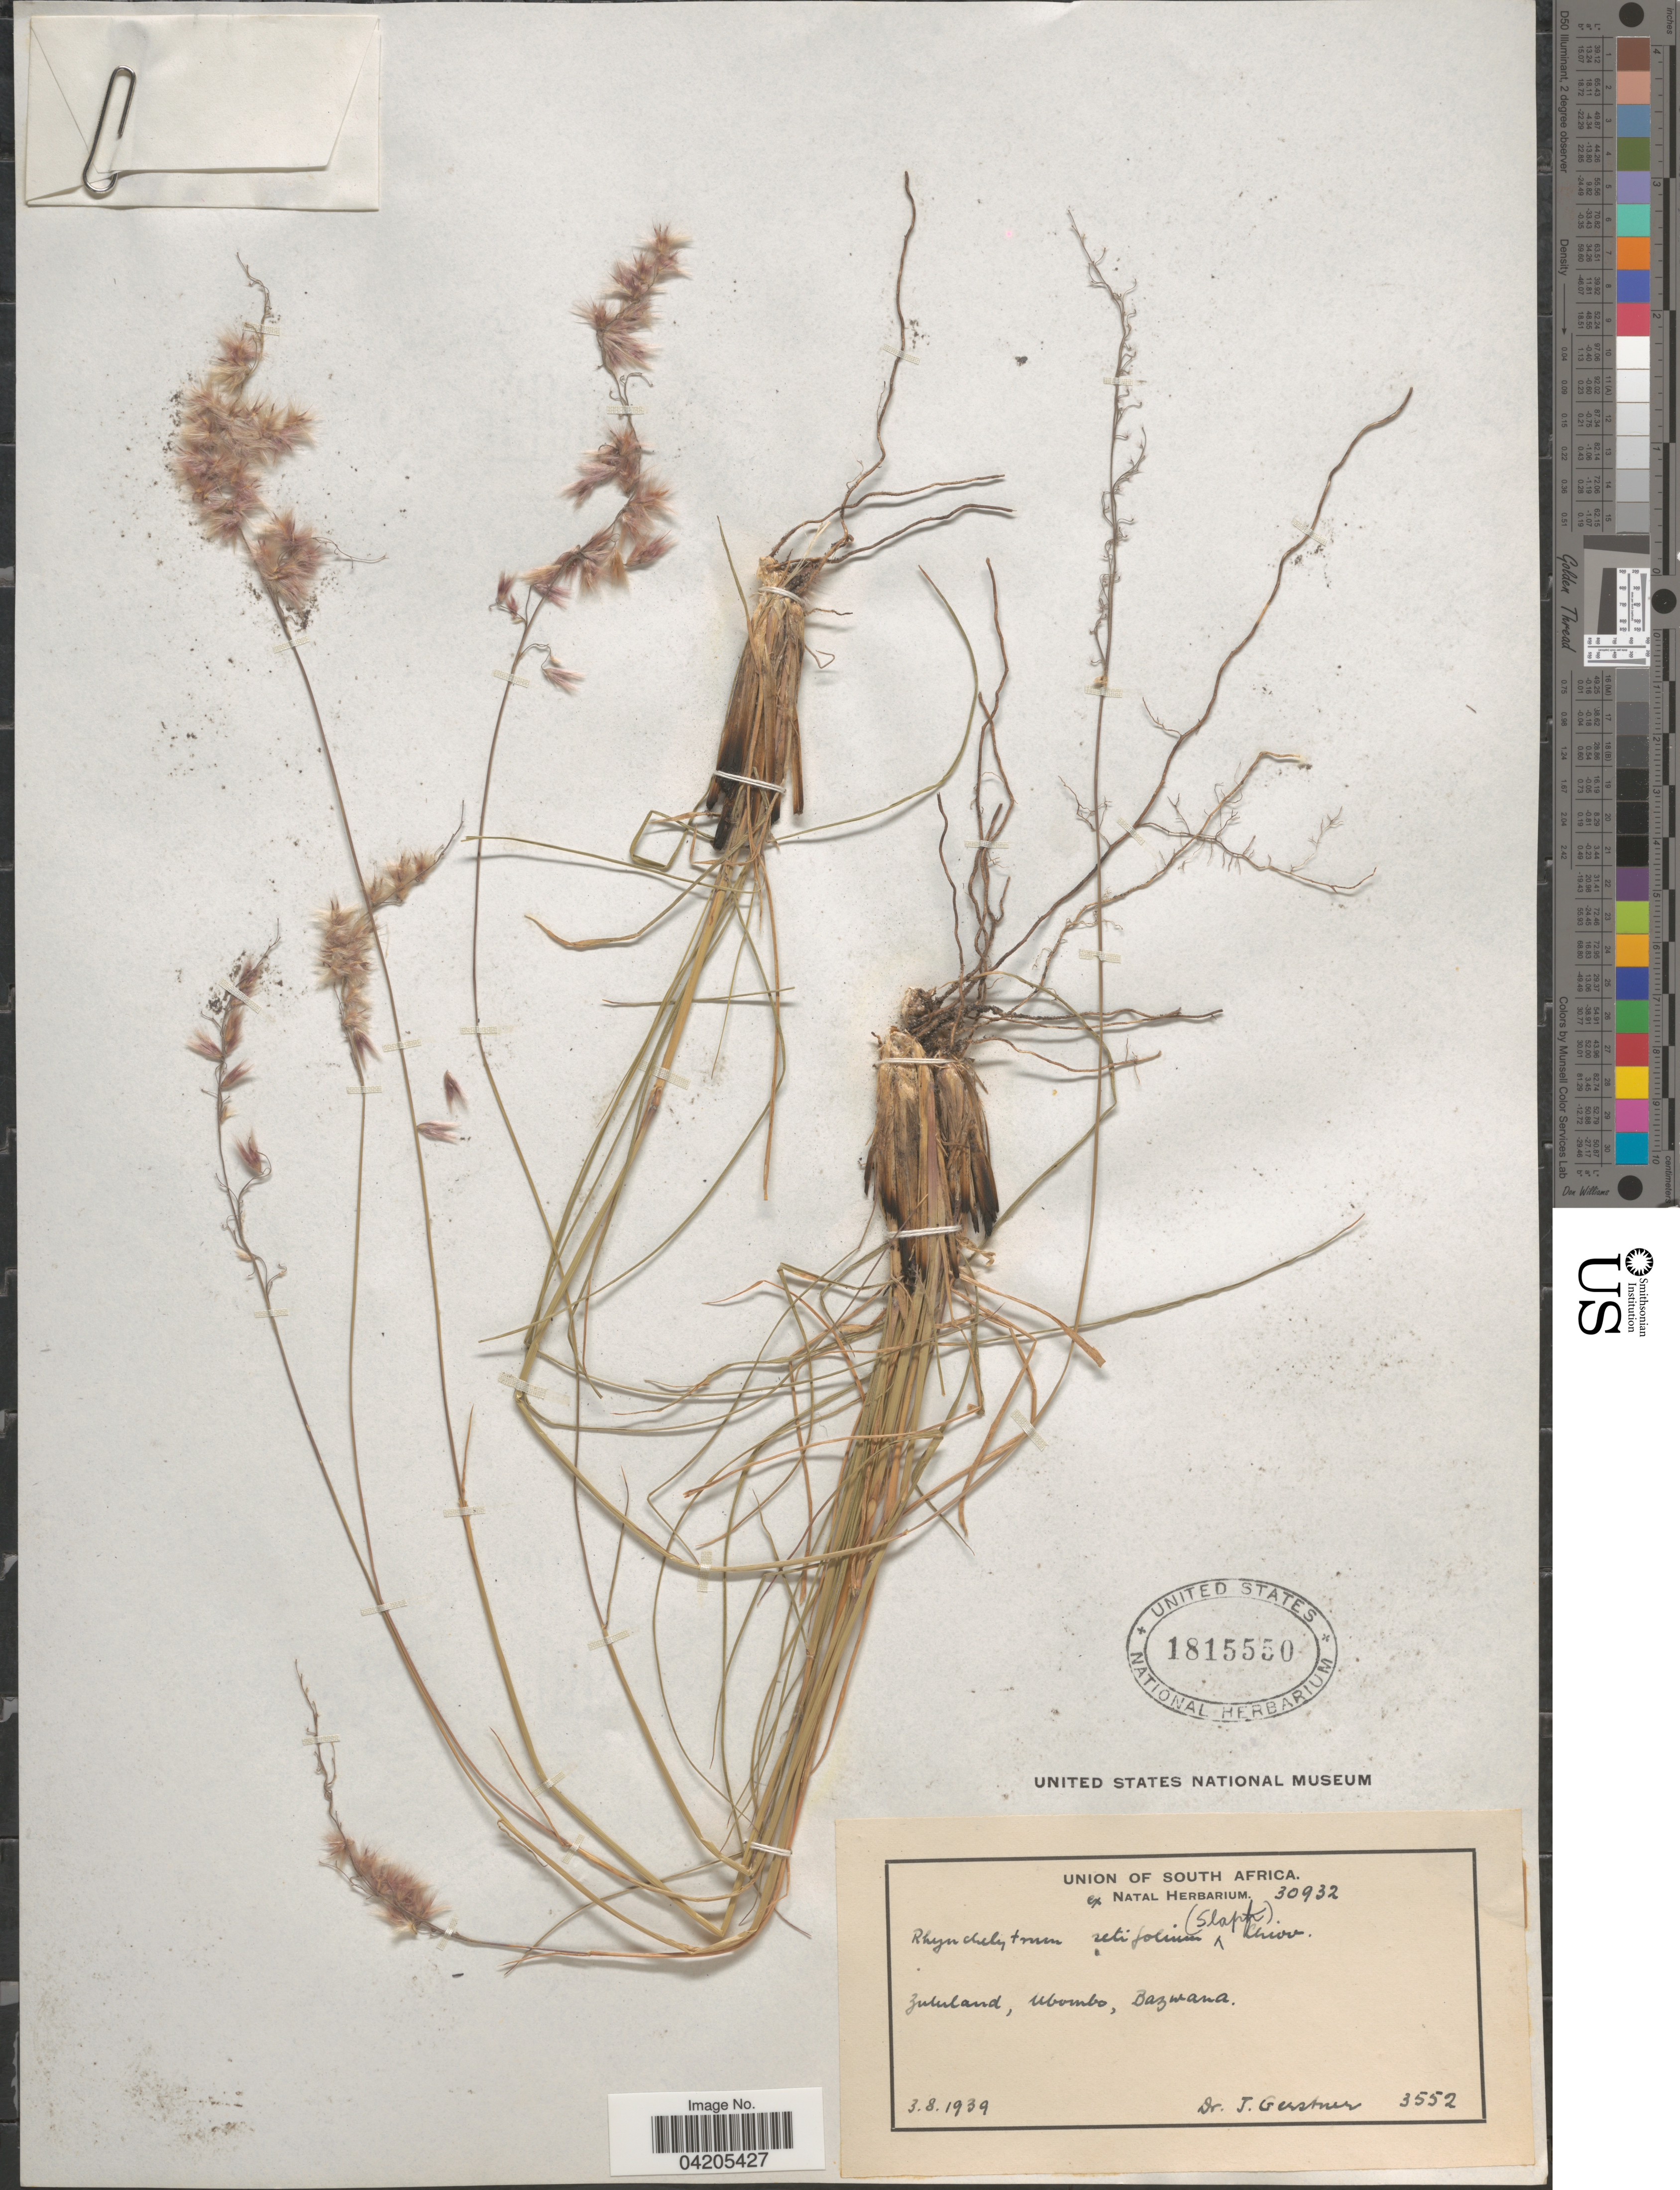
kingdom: Plantae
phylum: Tracheophyta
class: Liliopsida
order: Poales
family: Poaceae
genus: Melinis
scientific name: Melinis nerviglumis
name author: (Franch.) Zizka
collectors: J. Gerstner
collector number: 3552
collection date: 1939-08-03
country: South Africa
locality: Union of South Africa. Zululand, Ubombo, Bazwana.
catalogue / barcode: US 1815550